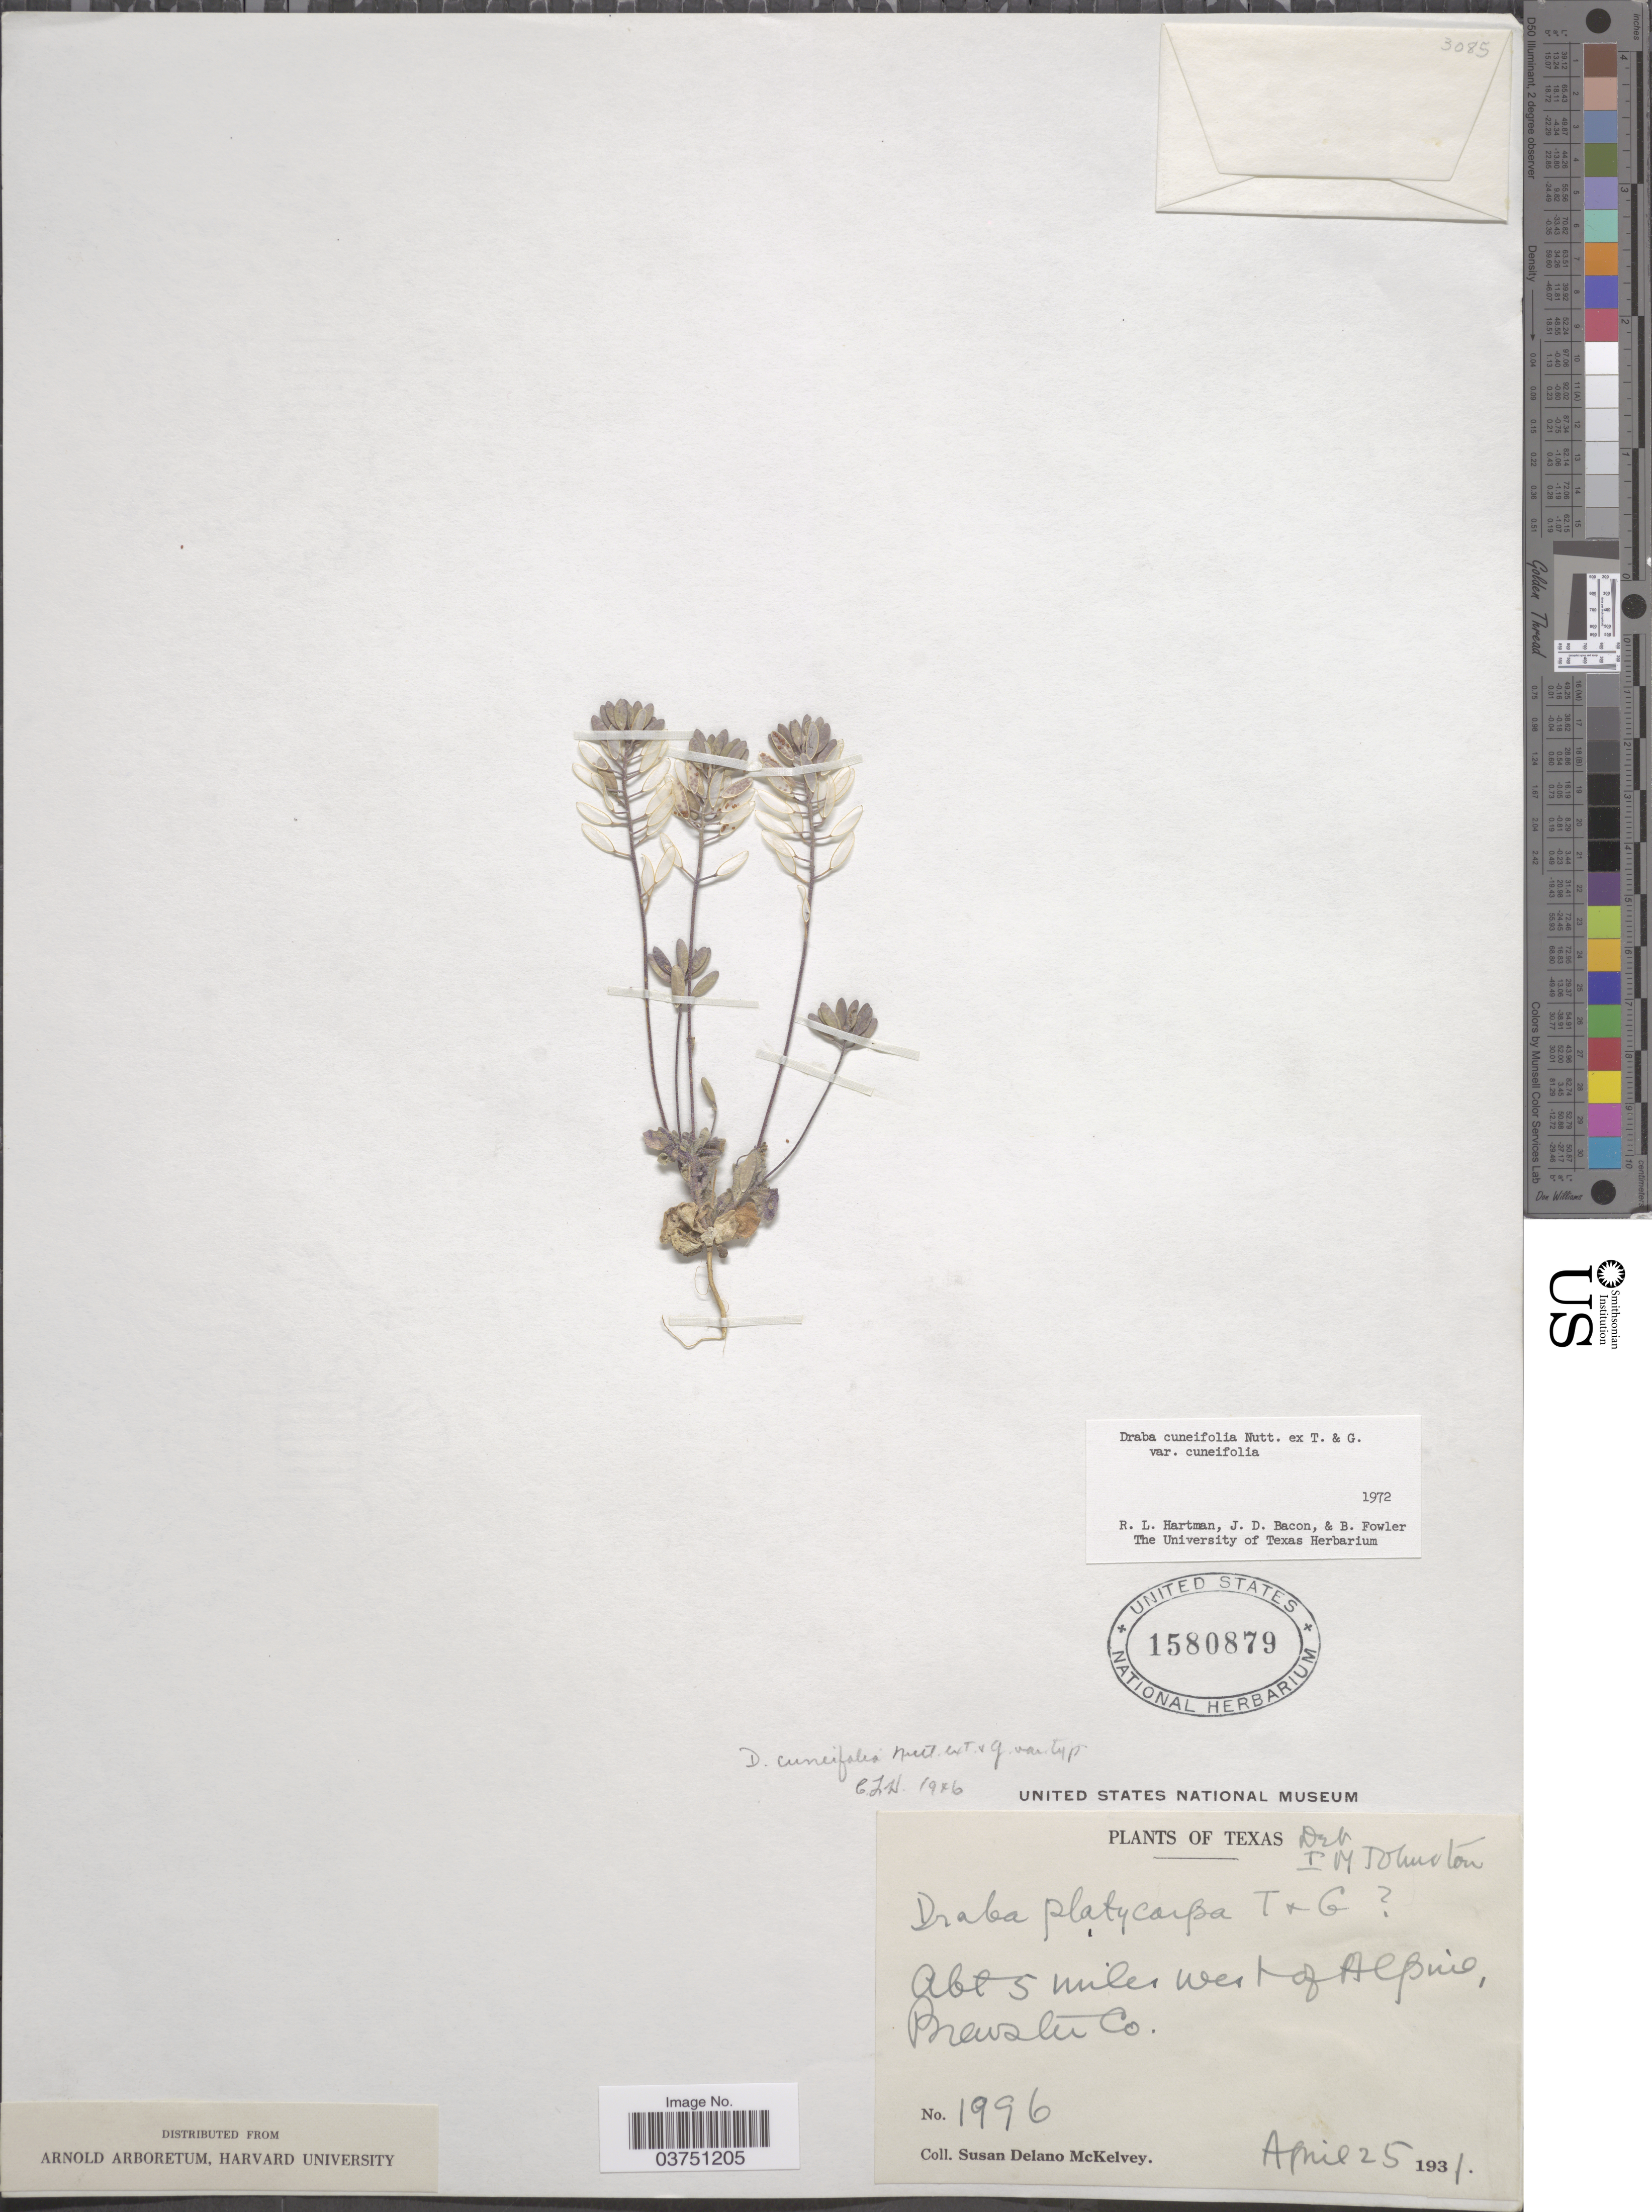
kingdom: Plantae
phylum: Tracheophyta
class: Magnoliopsida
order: Brassicales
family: Brassicaceae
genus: Draba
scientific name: Draba cuneifolia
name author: Nutt.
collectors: S. A. McKelvey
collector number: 1996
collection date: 1931-04-25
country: United States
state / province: Texas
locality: Abt 5 miles west of Alpuio, Brewster Co.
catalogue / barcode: US 1580879